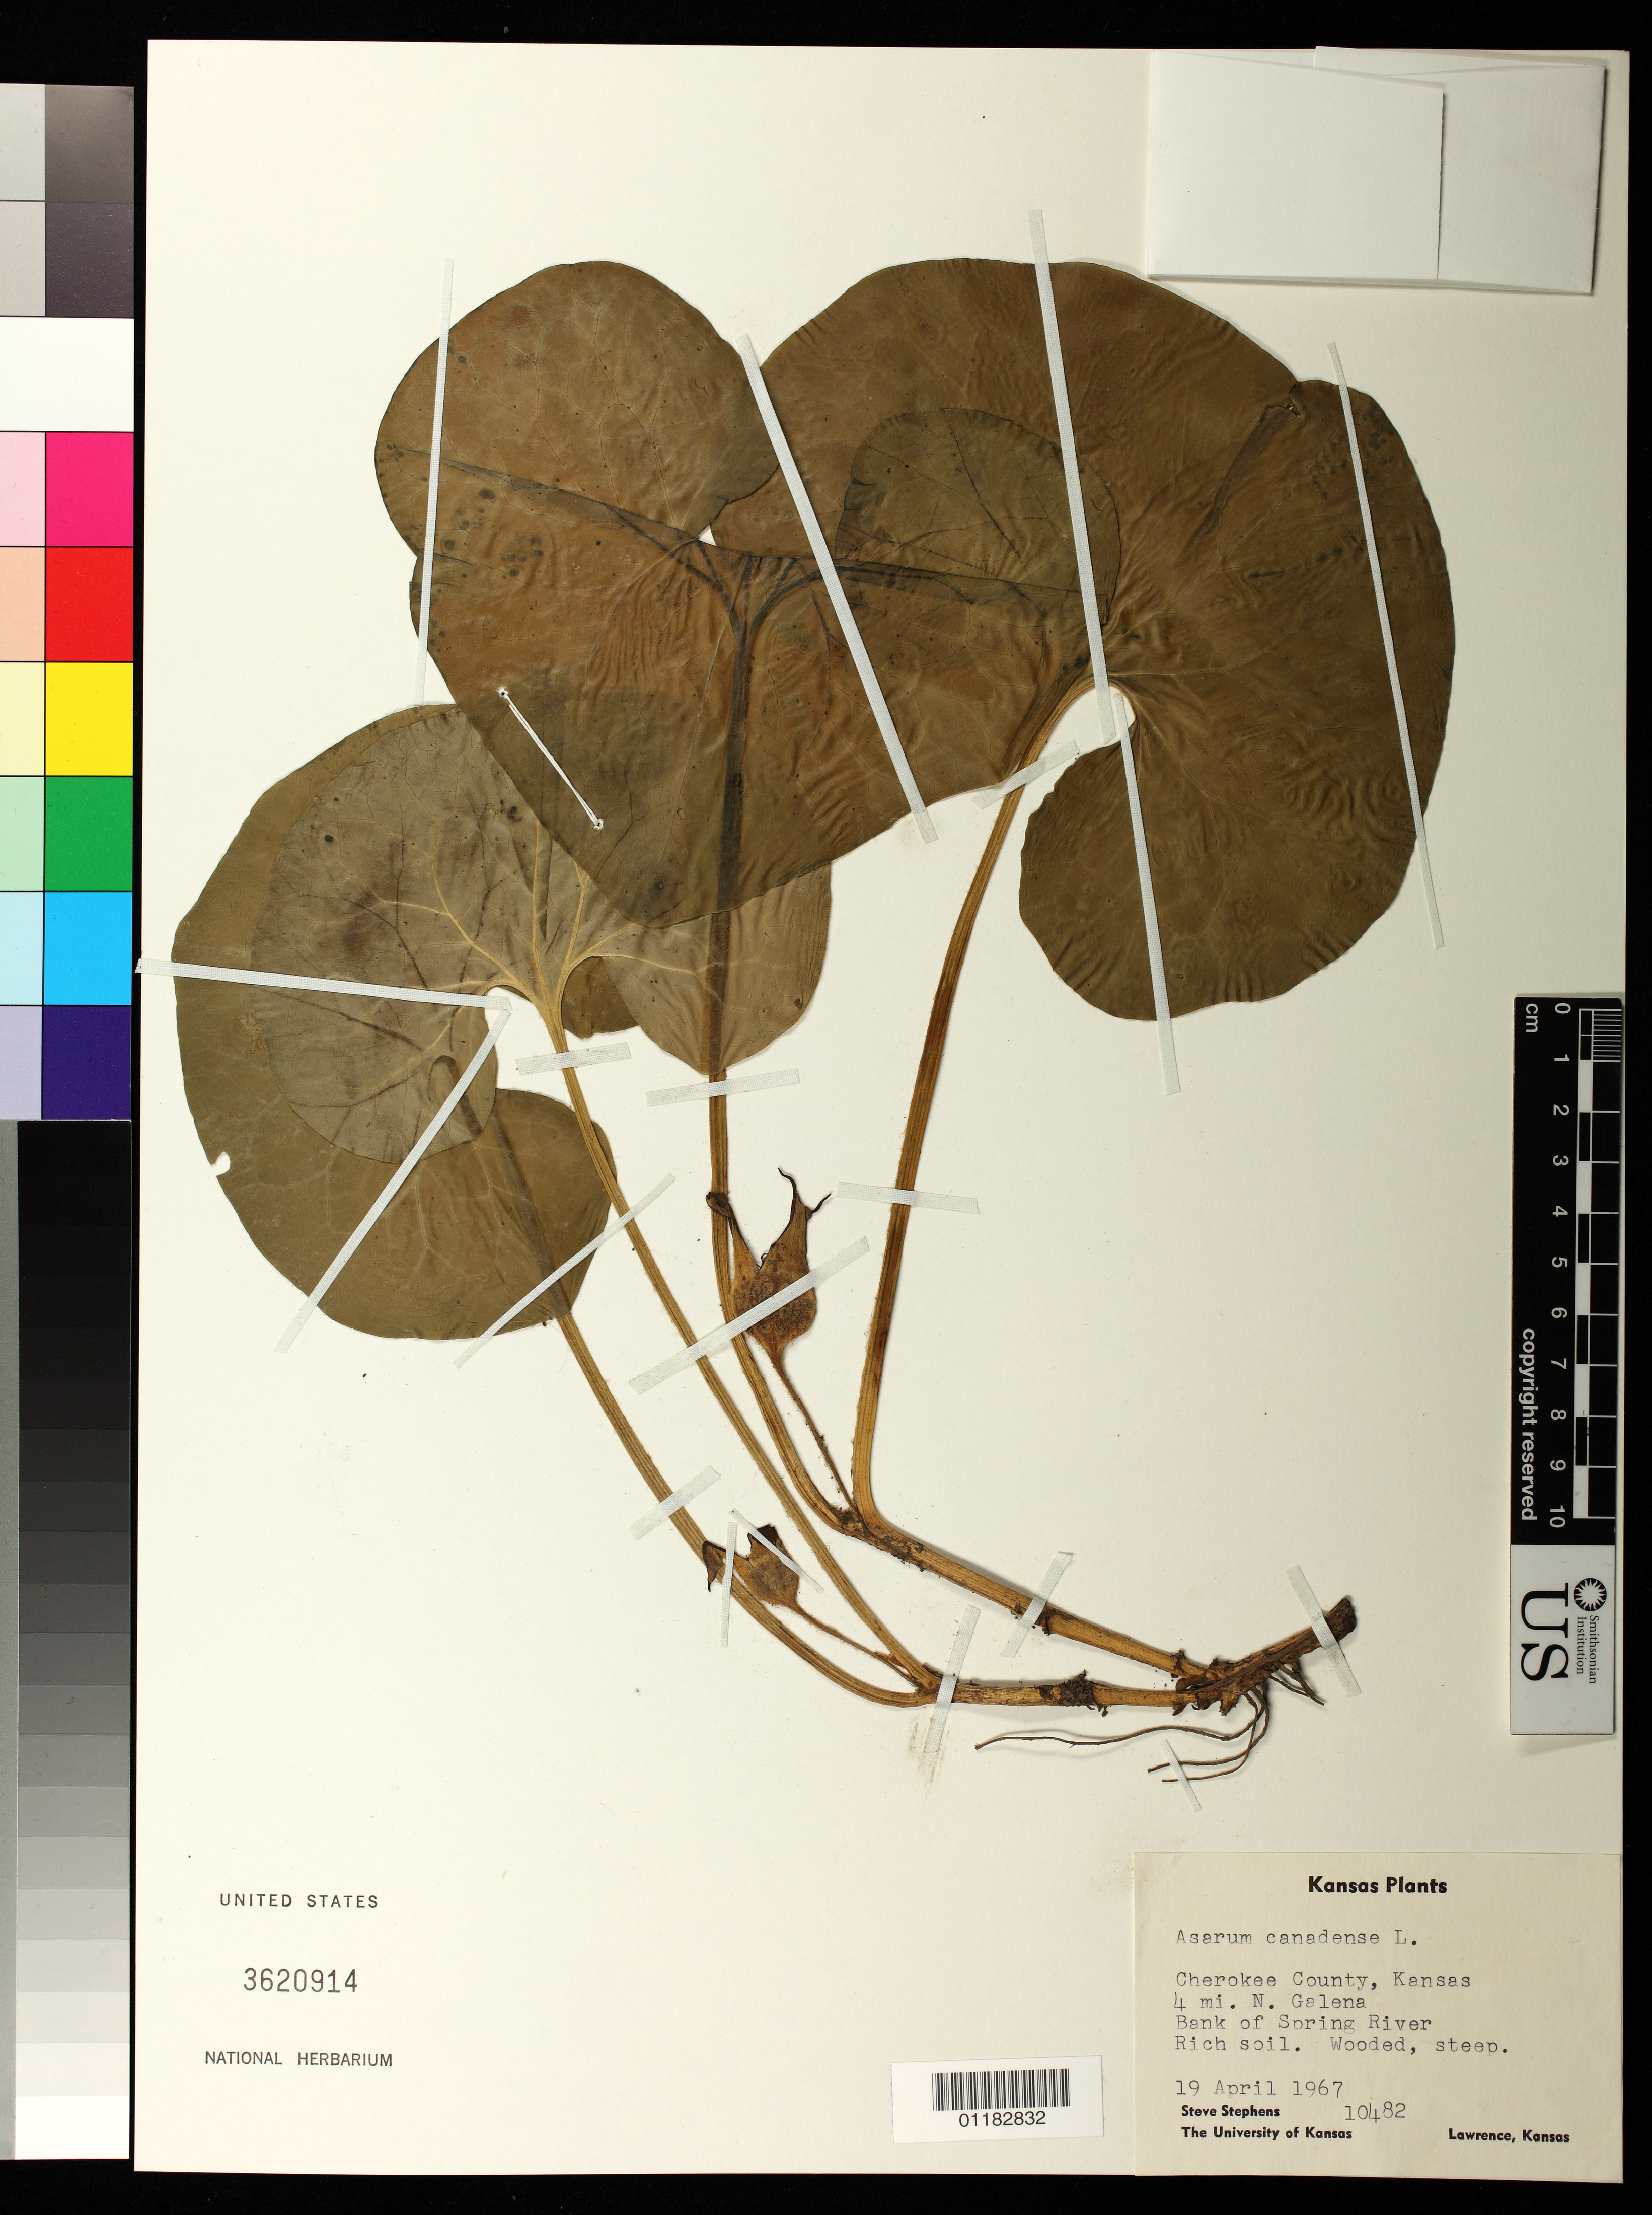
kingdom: Plantae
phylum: Tracheophyta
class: Magnoliopsida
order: Piperales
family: Aristolochiaceae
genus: Asarum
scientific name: Asarum canadense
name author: L.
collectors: S. Stephens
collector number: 10482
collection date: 1967-04-19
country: United States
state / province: Kansas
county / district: Cherokee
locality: Cherokee County, 4 mile N. Galena, bank of Spring River.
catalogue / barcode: US 3620914